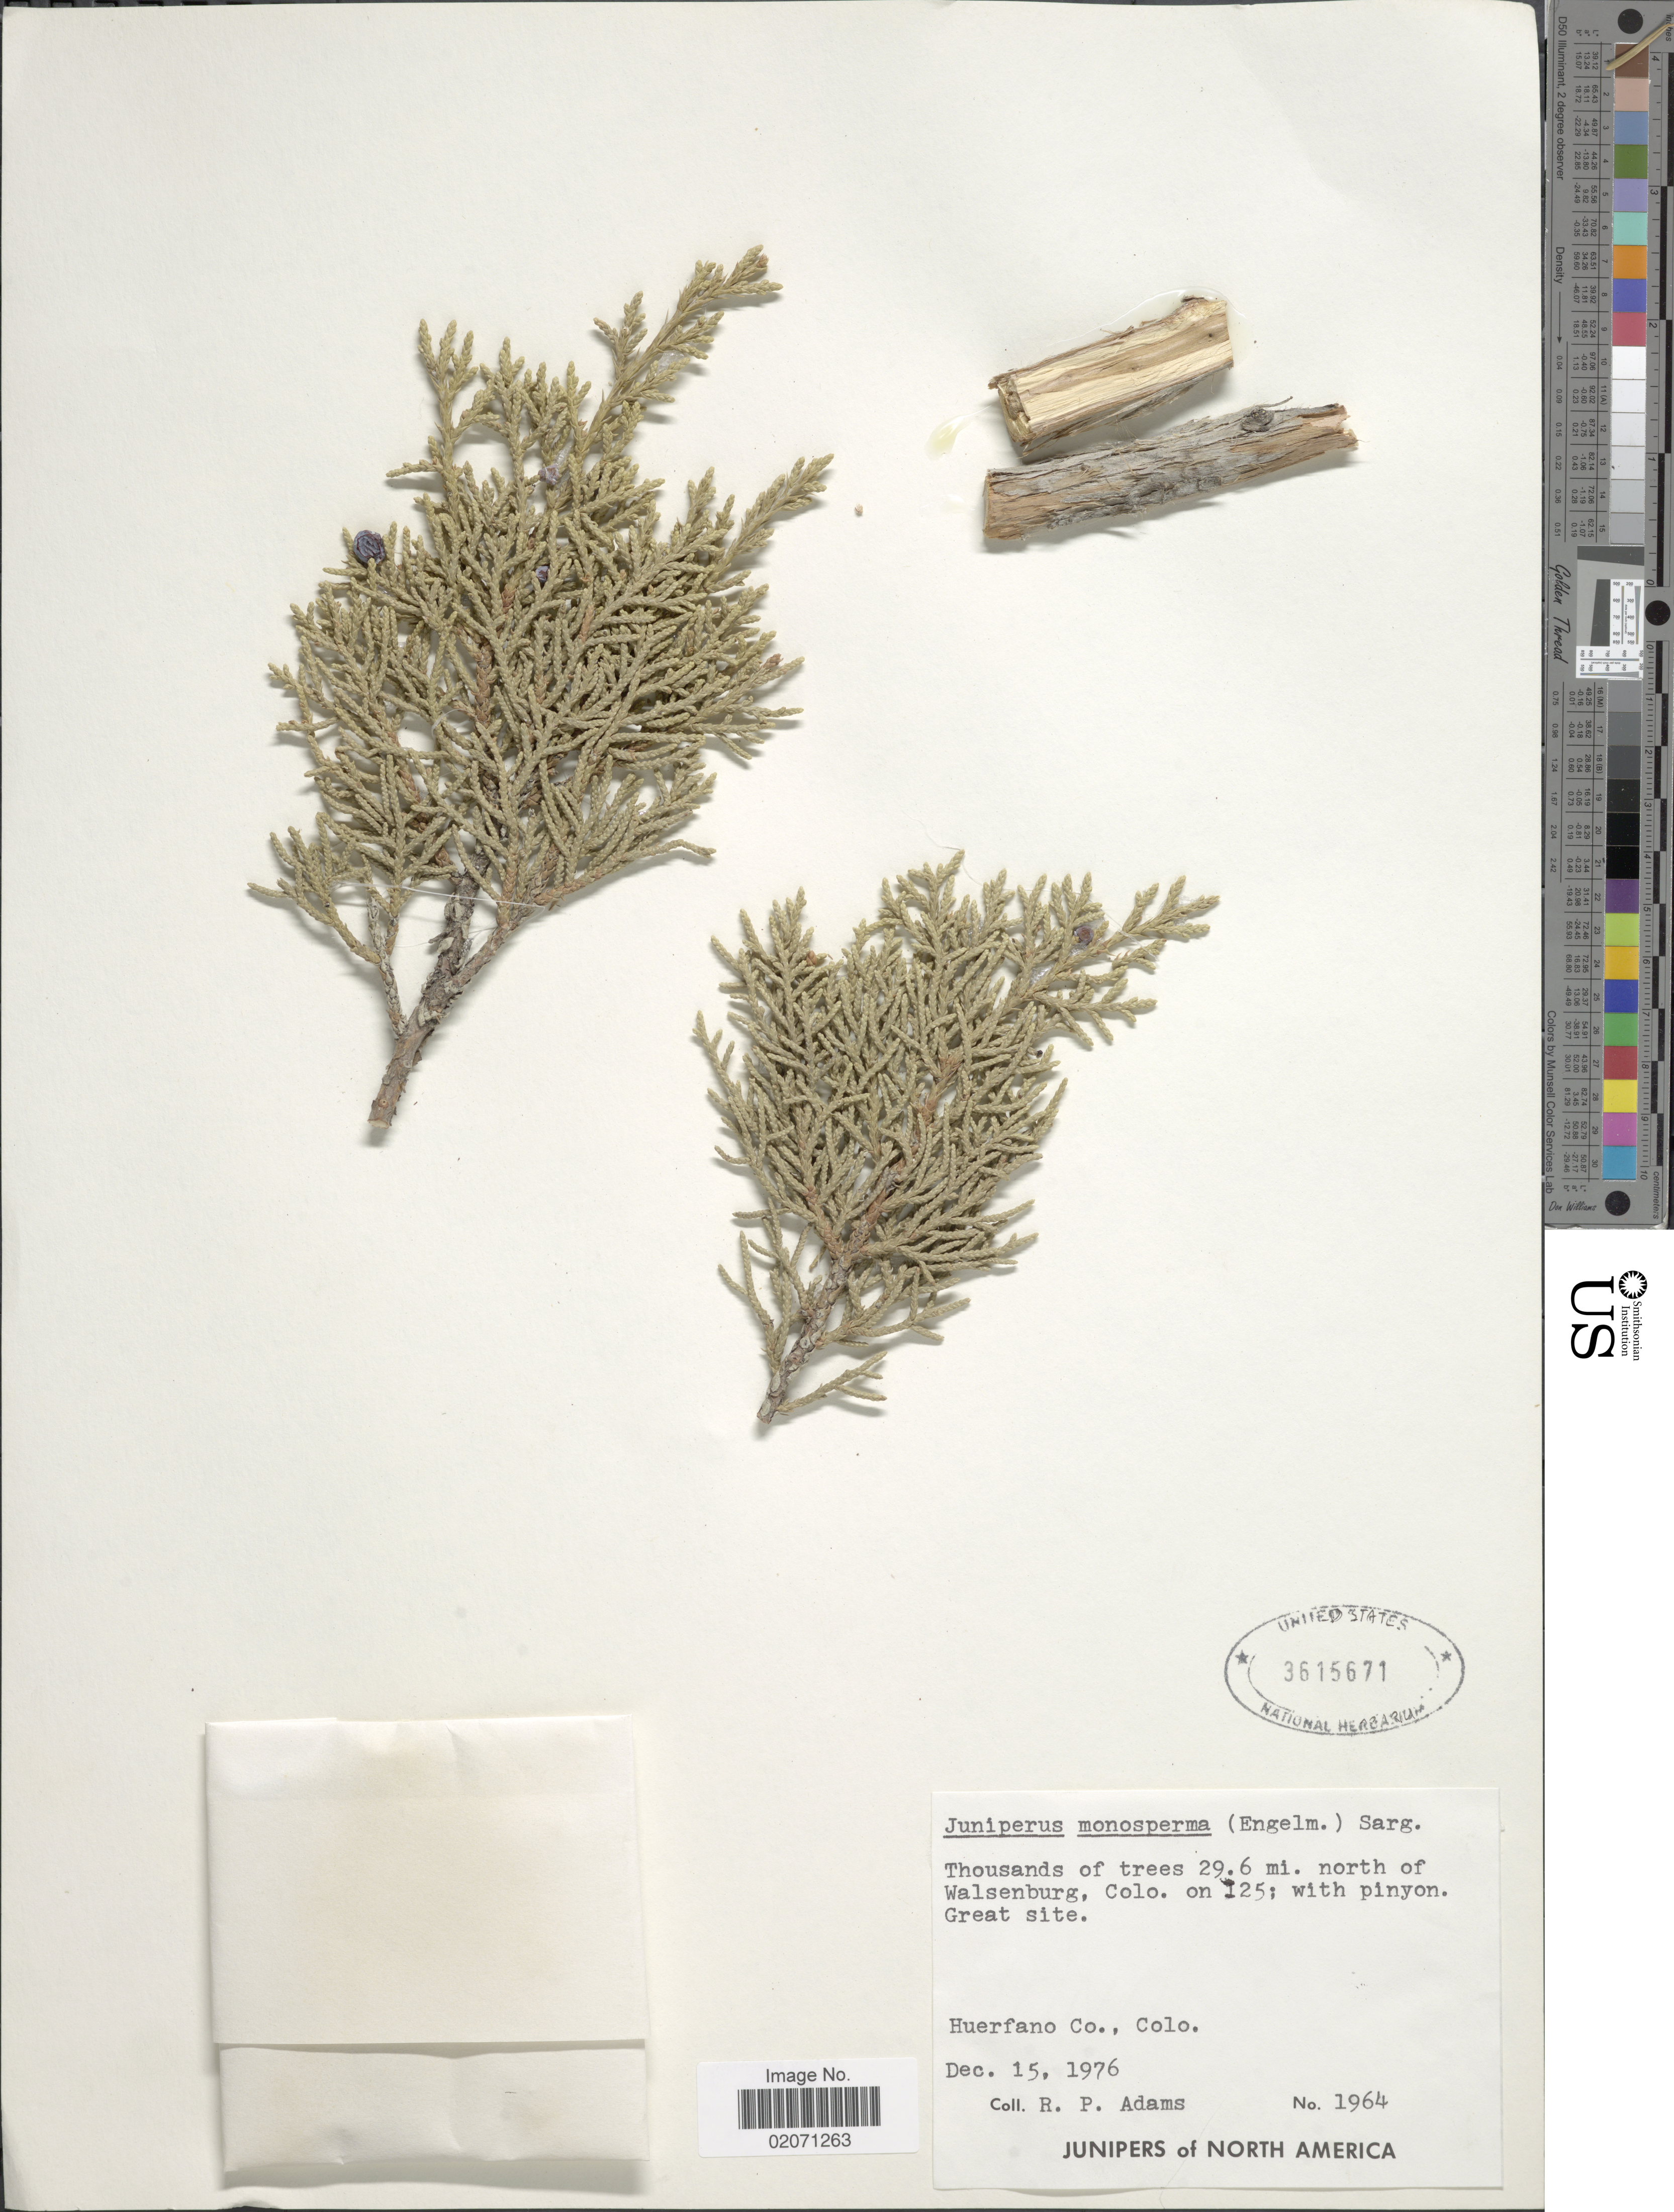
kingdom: Plantae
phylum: Tracheophyta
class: Pinopsida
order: Pinales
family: Cupressaceae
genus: Juniperus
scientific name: Juniperus monosperma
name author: (Engelm.) Sarg.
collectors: R. P. Adams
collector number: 1964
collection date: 1976-12-15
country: United States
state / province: Colorado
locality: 29.6 mi. north of Walsenburg, Colo on 125; with Pinyon GreatSite, Huerfano Co.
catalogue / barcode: US 3615671